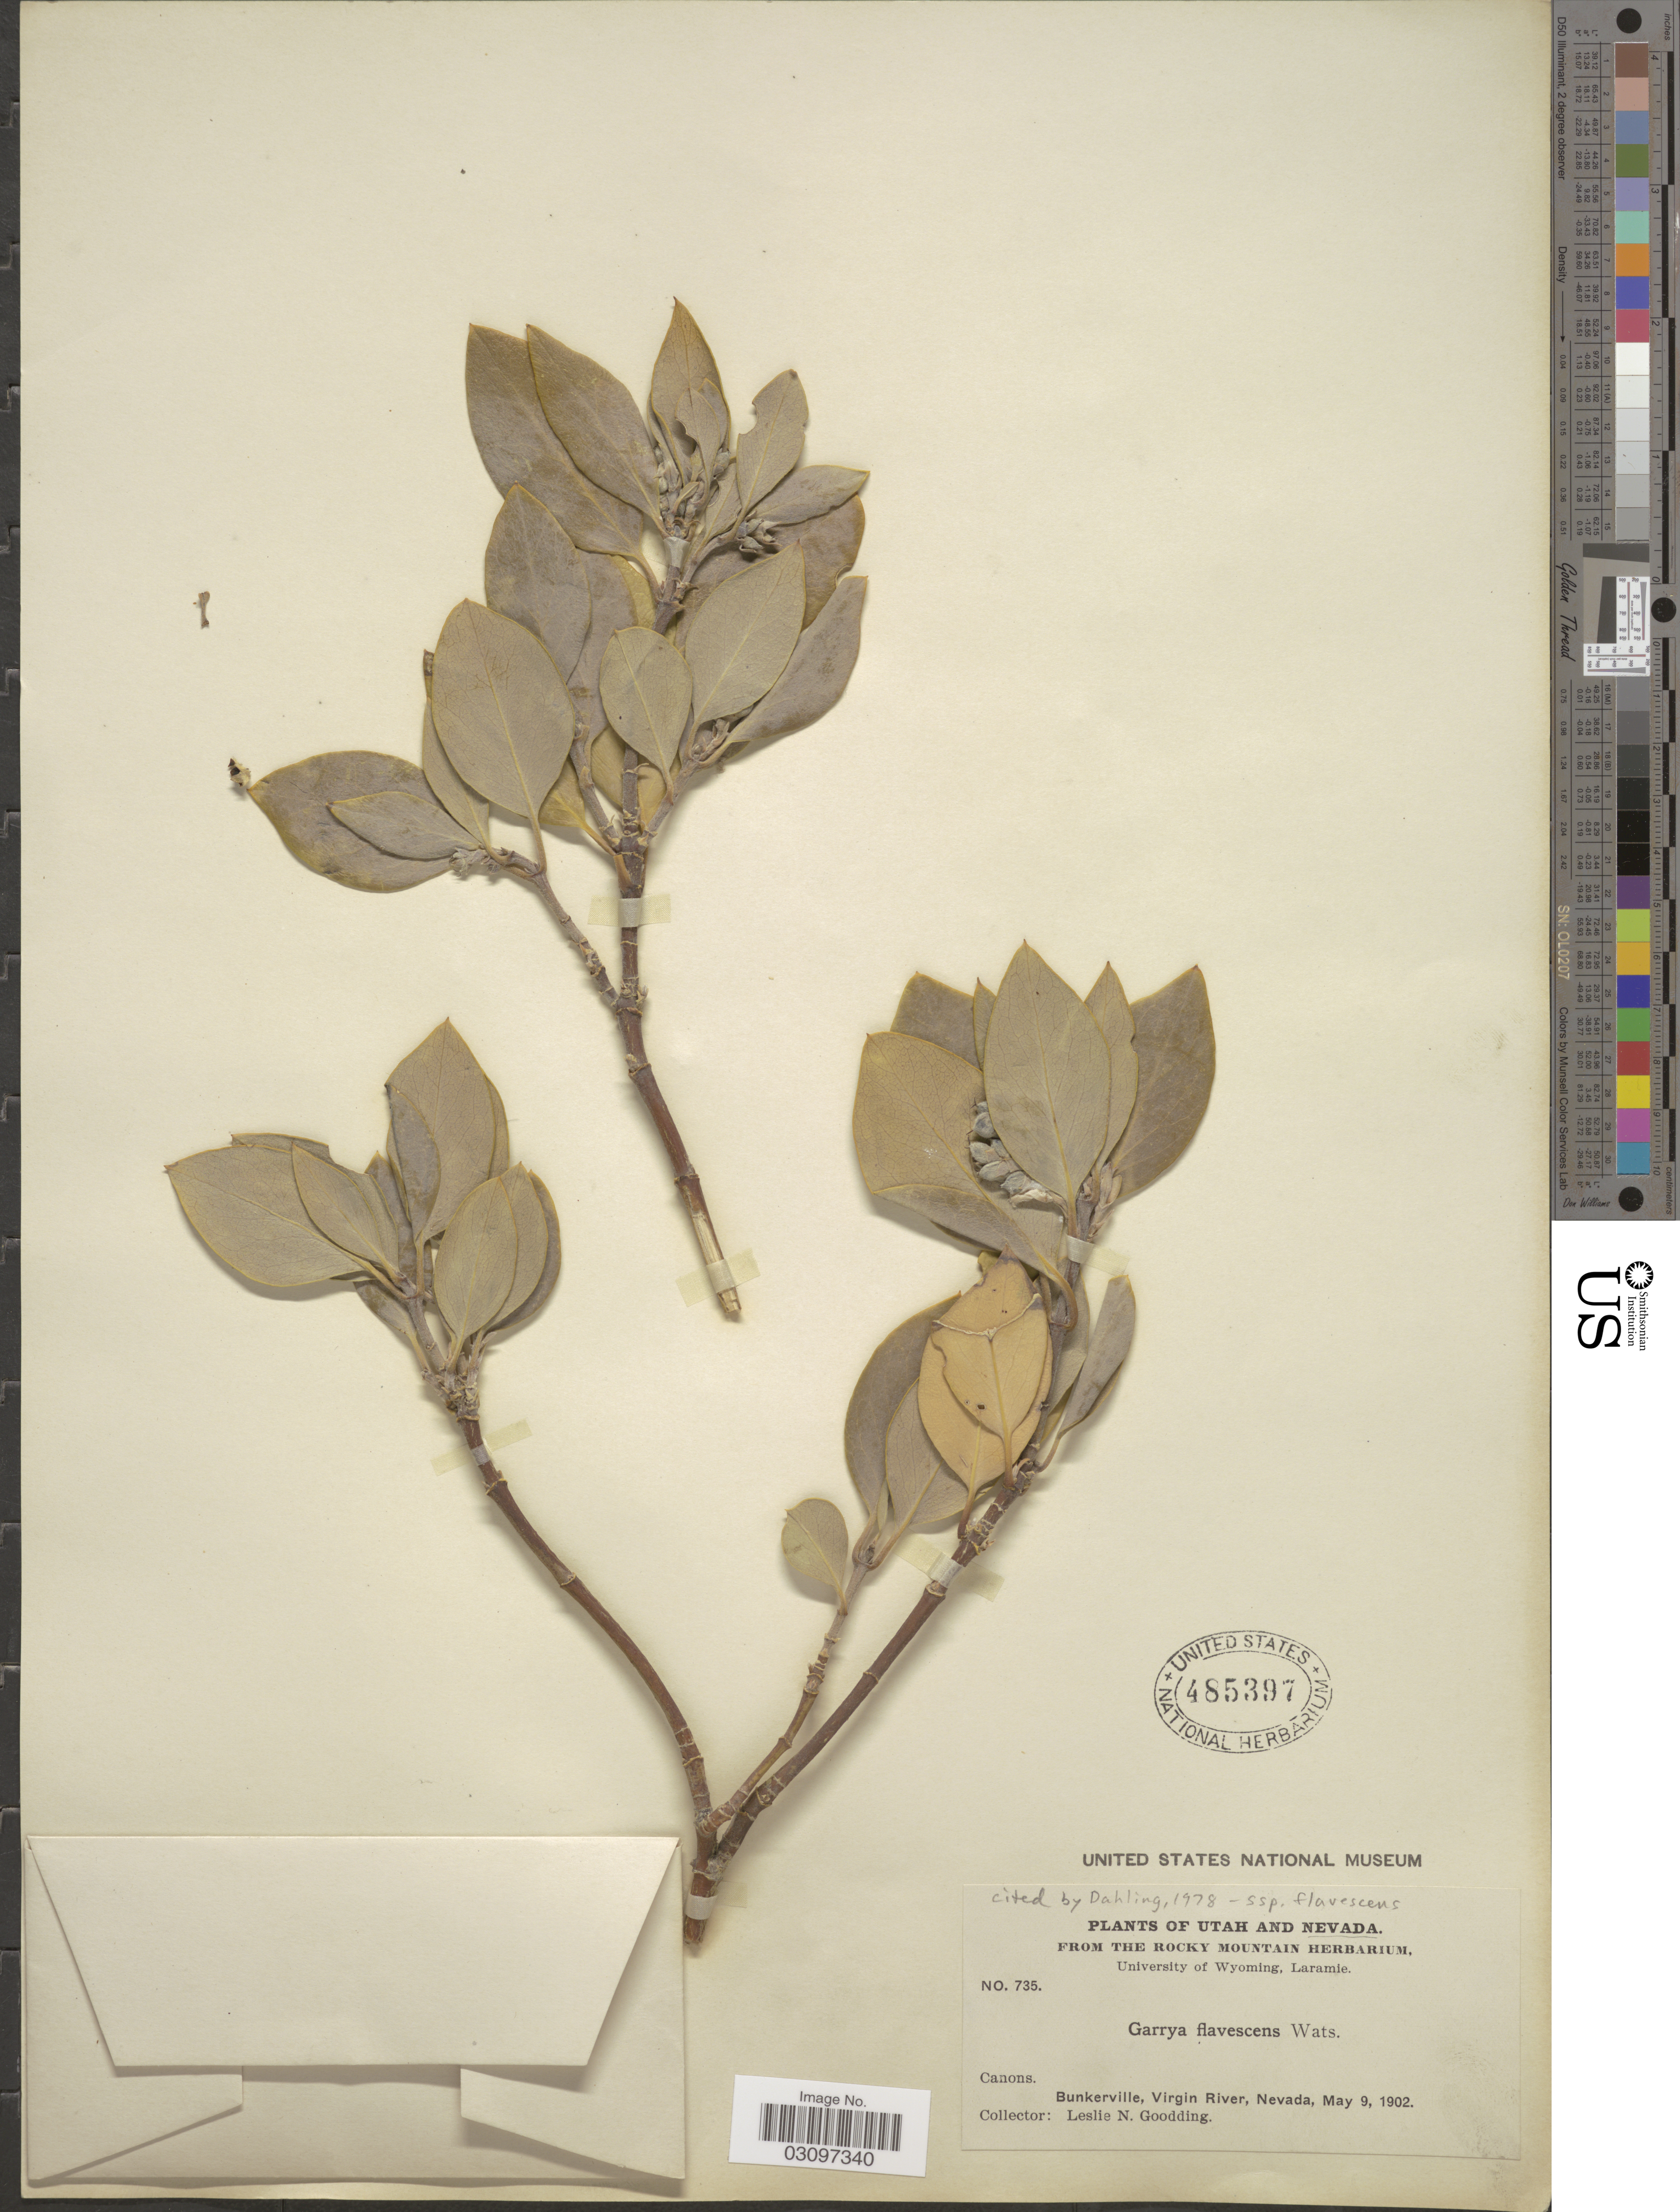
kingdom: Plantae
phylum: Tracheophyta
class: Magnoliopsida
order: Garryales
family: Garryaceae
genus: Garrya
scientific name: Garrya flavescens subsp. flavescens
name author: S. Watson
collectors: L. Gooding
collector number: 735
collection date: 1902-05-09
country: United States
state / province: Nevada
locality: Canons. Bunkerville, Virgin River.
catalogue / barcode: US 485397